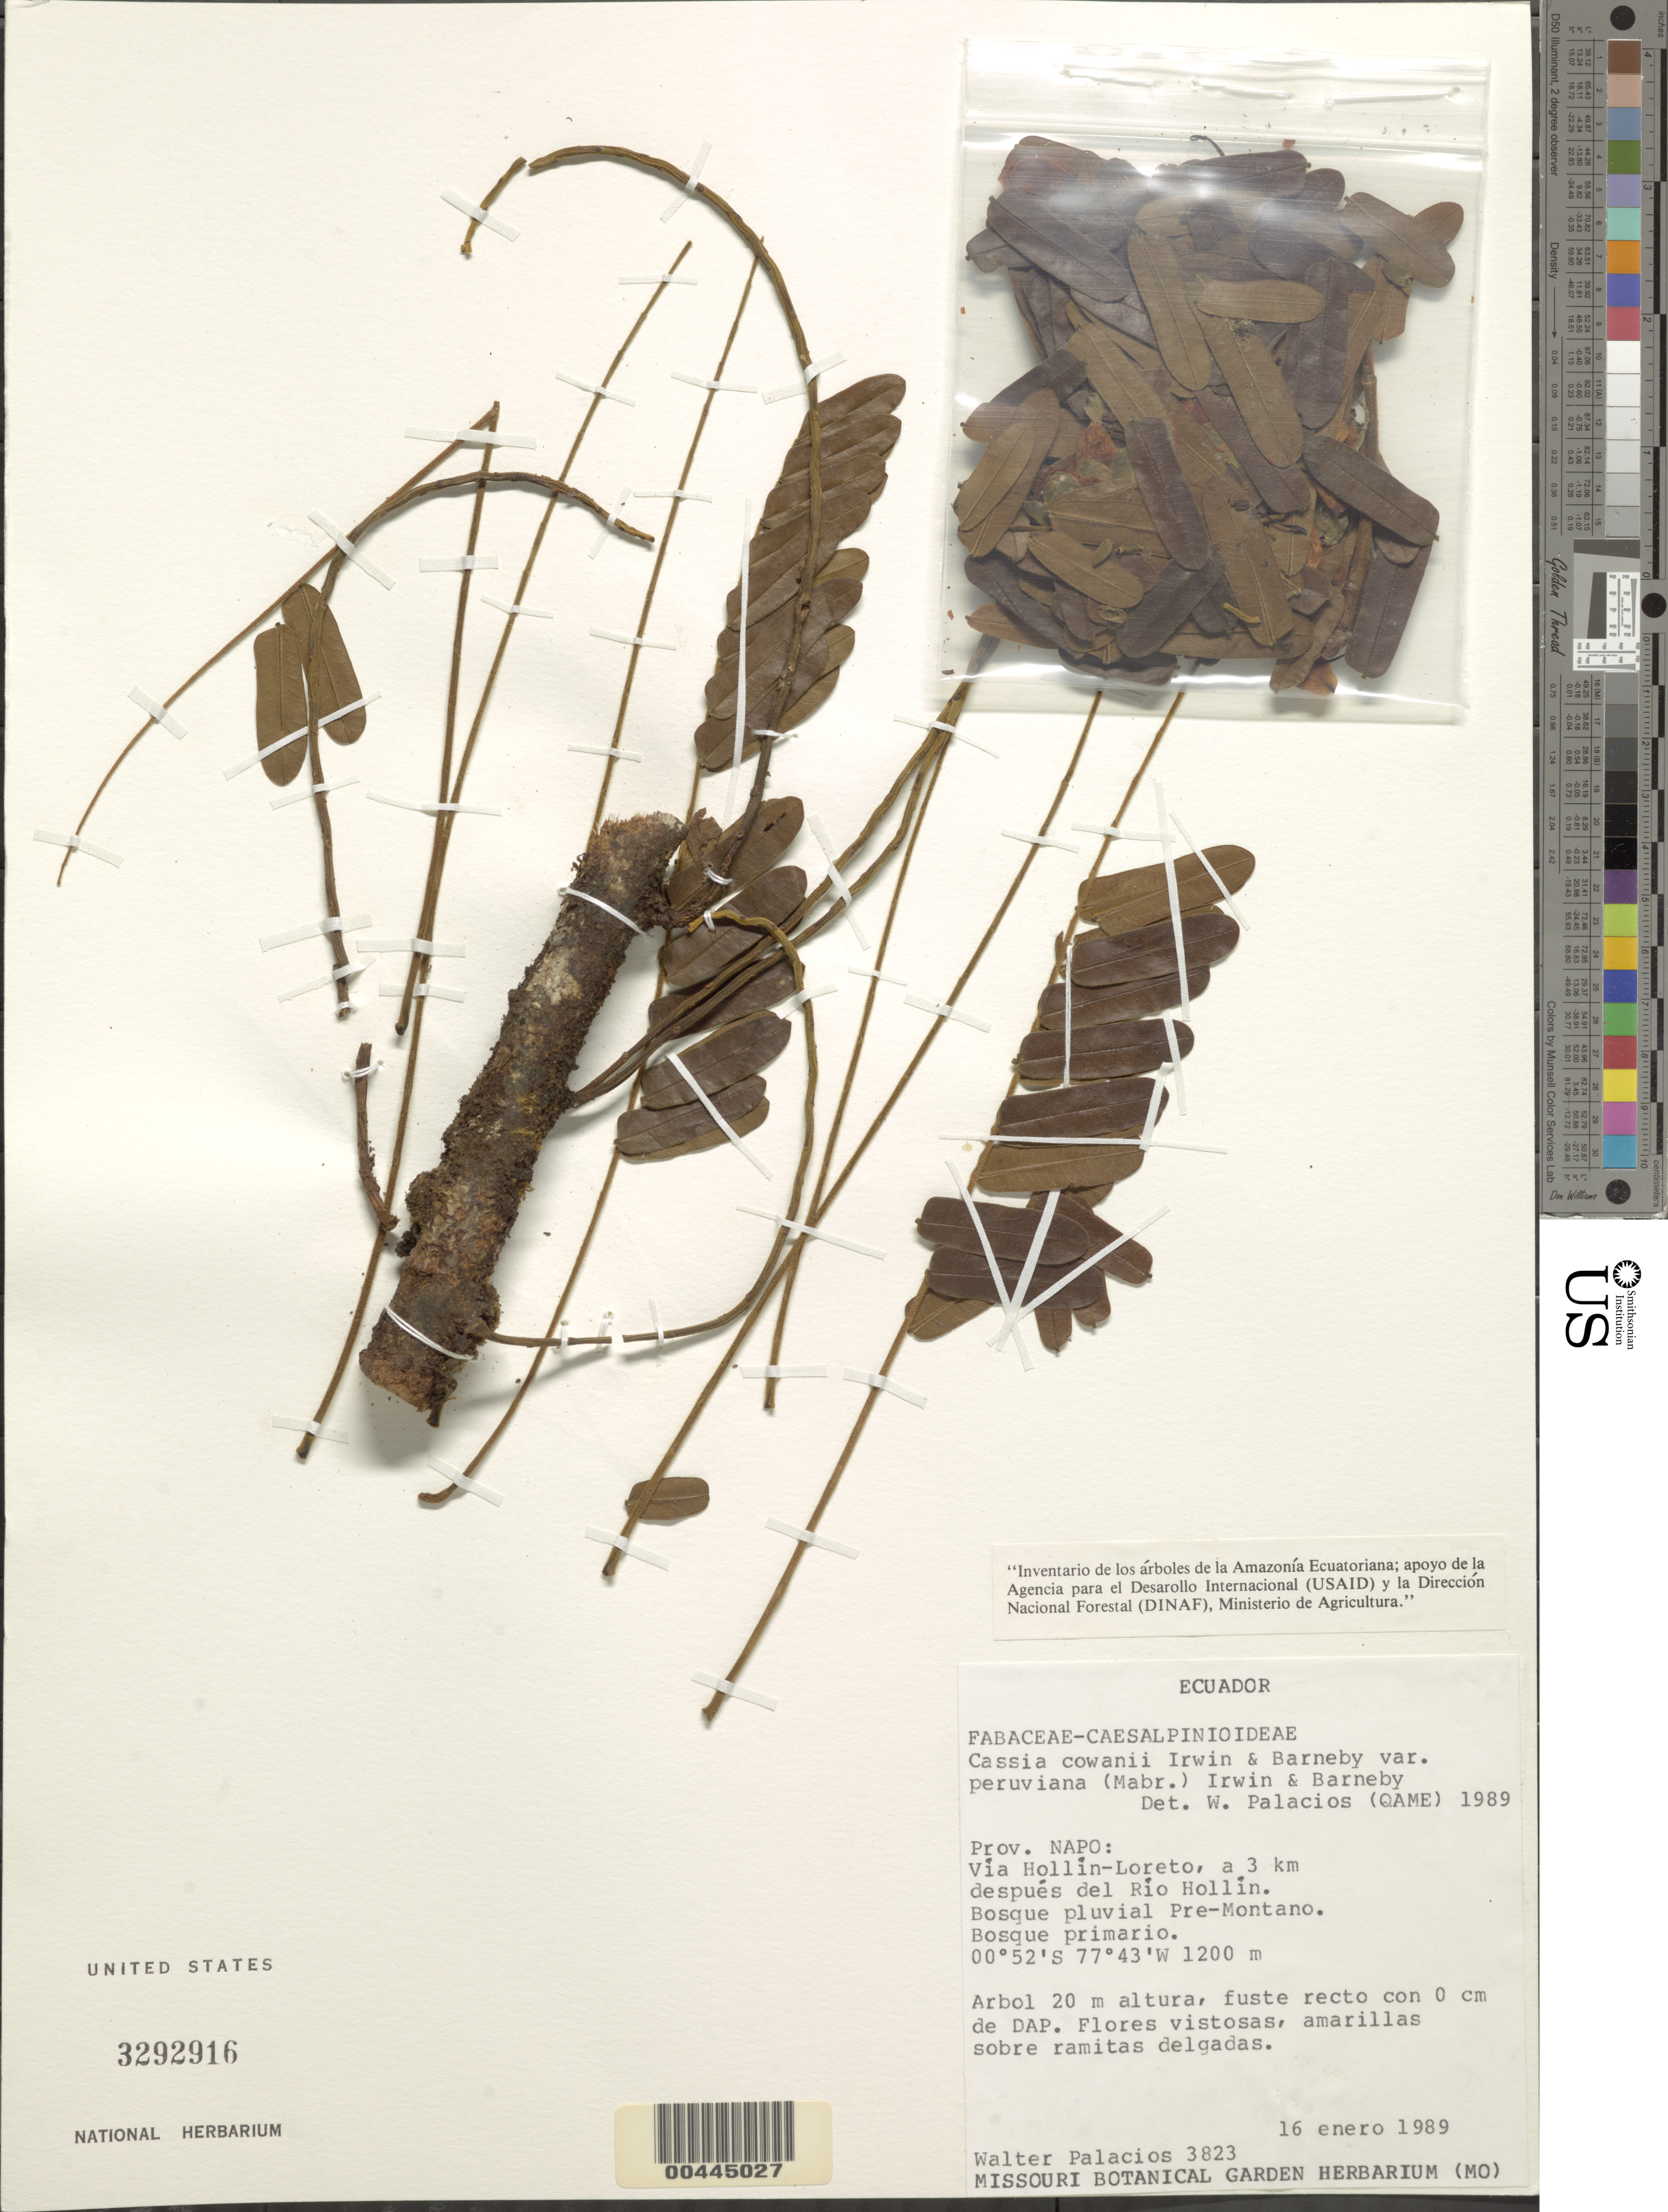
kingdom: Plantae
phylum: Tracheophyta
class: Magnoliopsida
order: Fabales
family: Fabaceae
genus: Cassia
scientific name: Cassia cowanii var. peruviana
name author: (J.F. Macbr.) H.S. Irwin & Barneby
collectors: W. Palacios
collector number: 3823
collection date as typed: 16 Jan 1989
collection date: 1989-01-16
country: Ecuador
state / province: Napo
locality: Via hollin-loreto, Rio hollin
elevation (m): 1200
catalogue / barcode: US 3292916